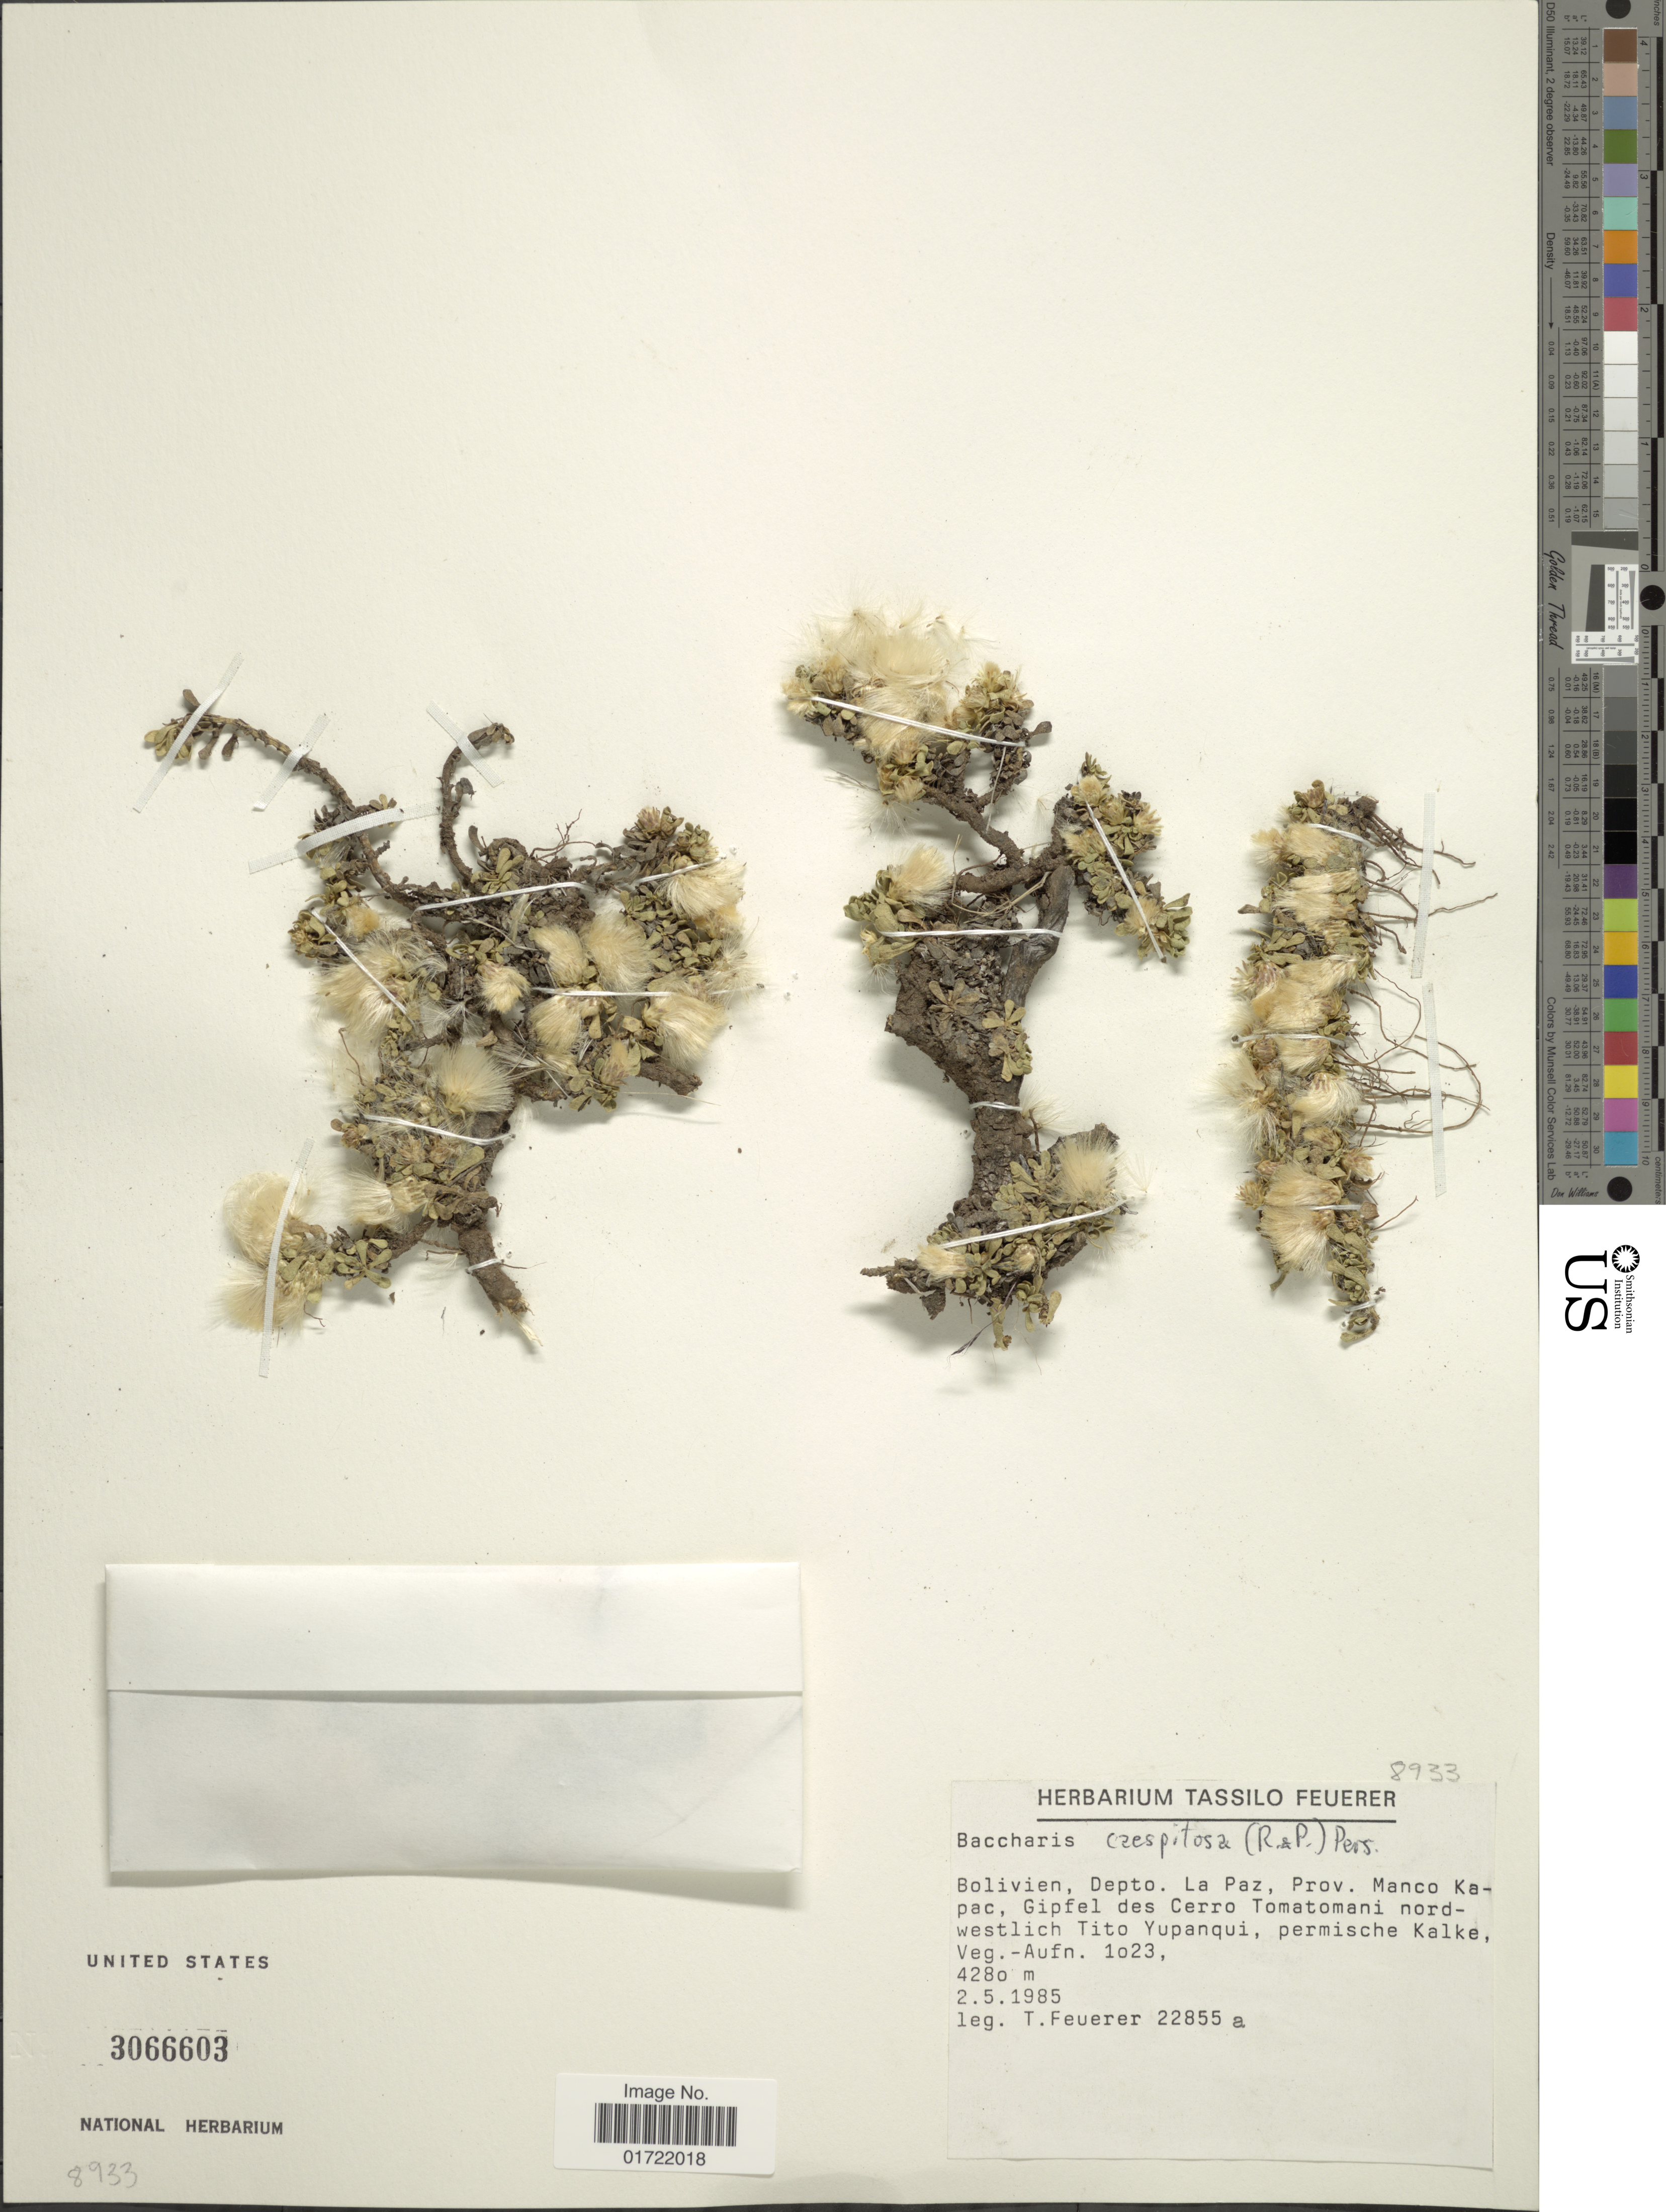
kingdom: Plantae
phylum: Tracheophyta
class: Magnoliopsida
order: Asterales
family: Asteraceae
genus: Baccharis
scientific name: Baccharis caespitosa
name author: (Ruiz & Pav.) Pers.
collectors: T. Feuerer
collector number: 22855a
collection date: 1985-05-02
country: Bolivia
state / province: La Paz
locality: Prov. Manco kapac, Gipfel des Cerro Tomatomani nord-westlich Tito Yupanqui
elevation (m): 4280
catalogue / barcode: US 3066603